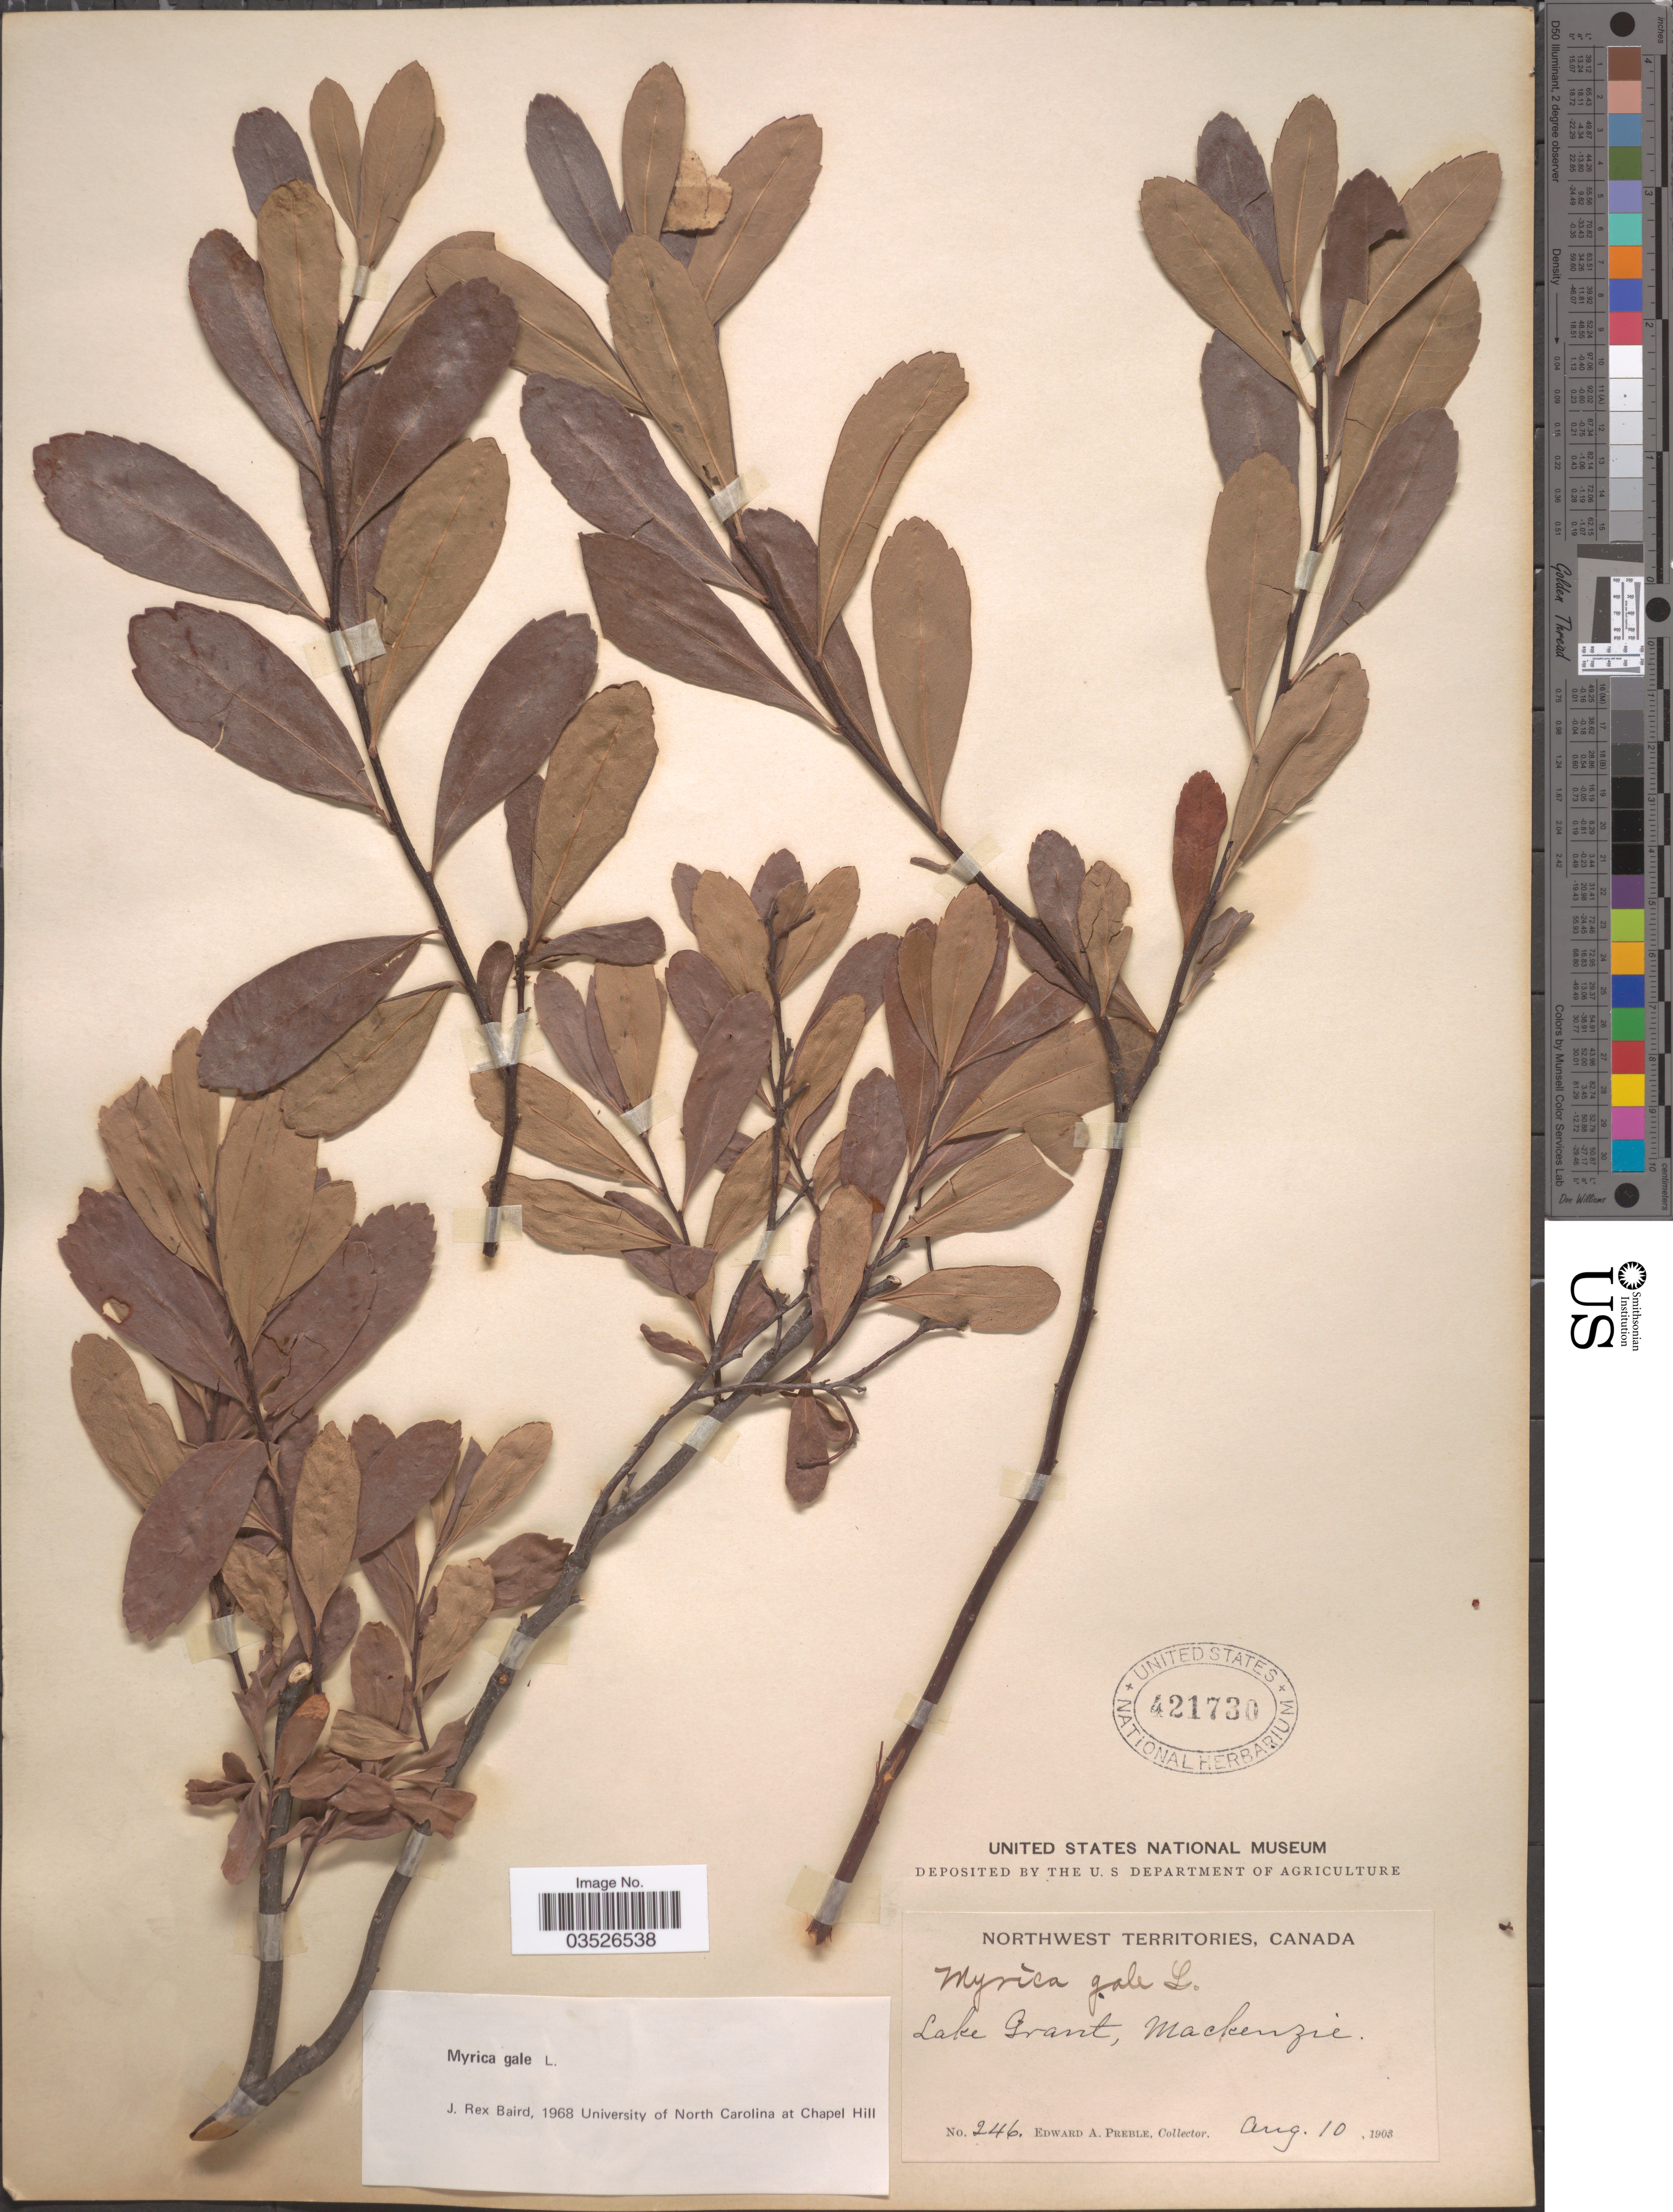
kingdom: Plantae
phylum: Tracheophyta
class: Magnoliopsida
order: Fagales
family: Myricaceae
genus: Myrica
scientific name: Myrica gale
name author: L.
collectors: E. Preble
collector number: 246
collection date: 1903-08-10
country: Canada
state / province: Northwest Territories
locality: Lake Grant, Mackenzie.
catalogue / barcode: US 421730